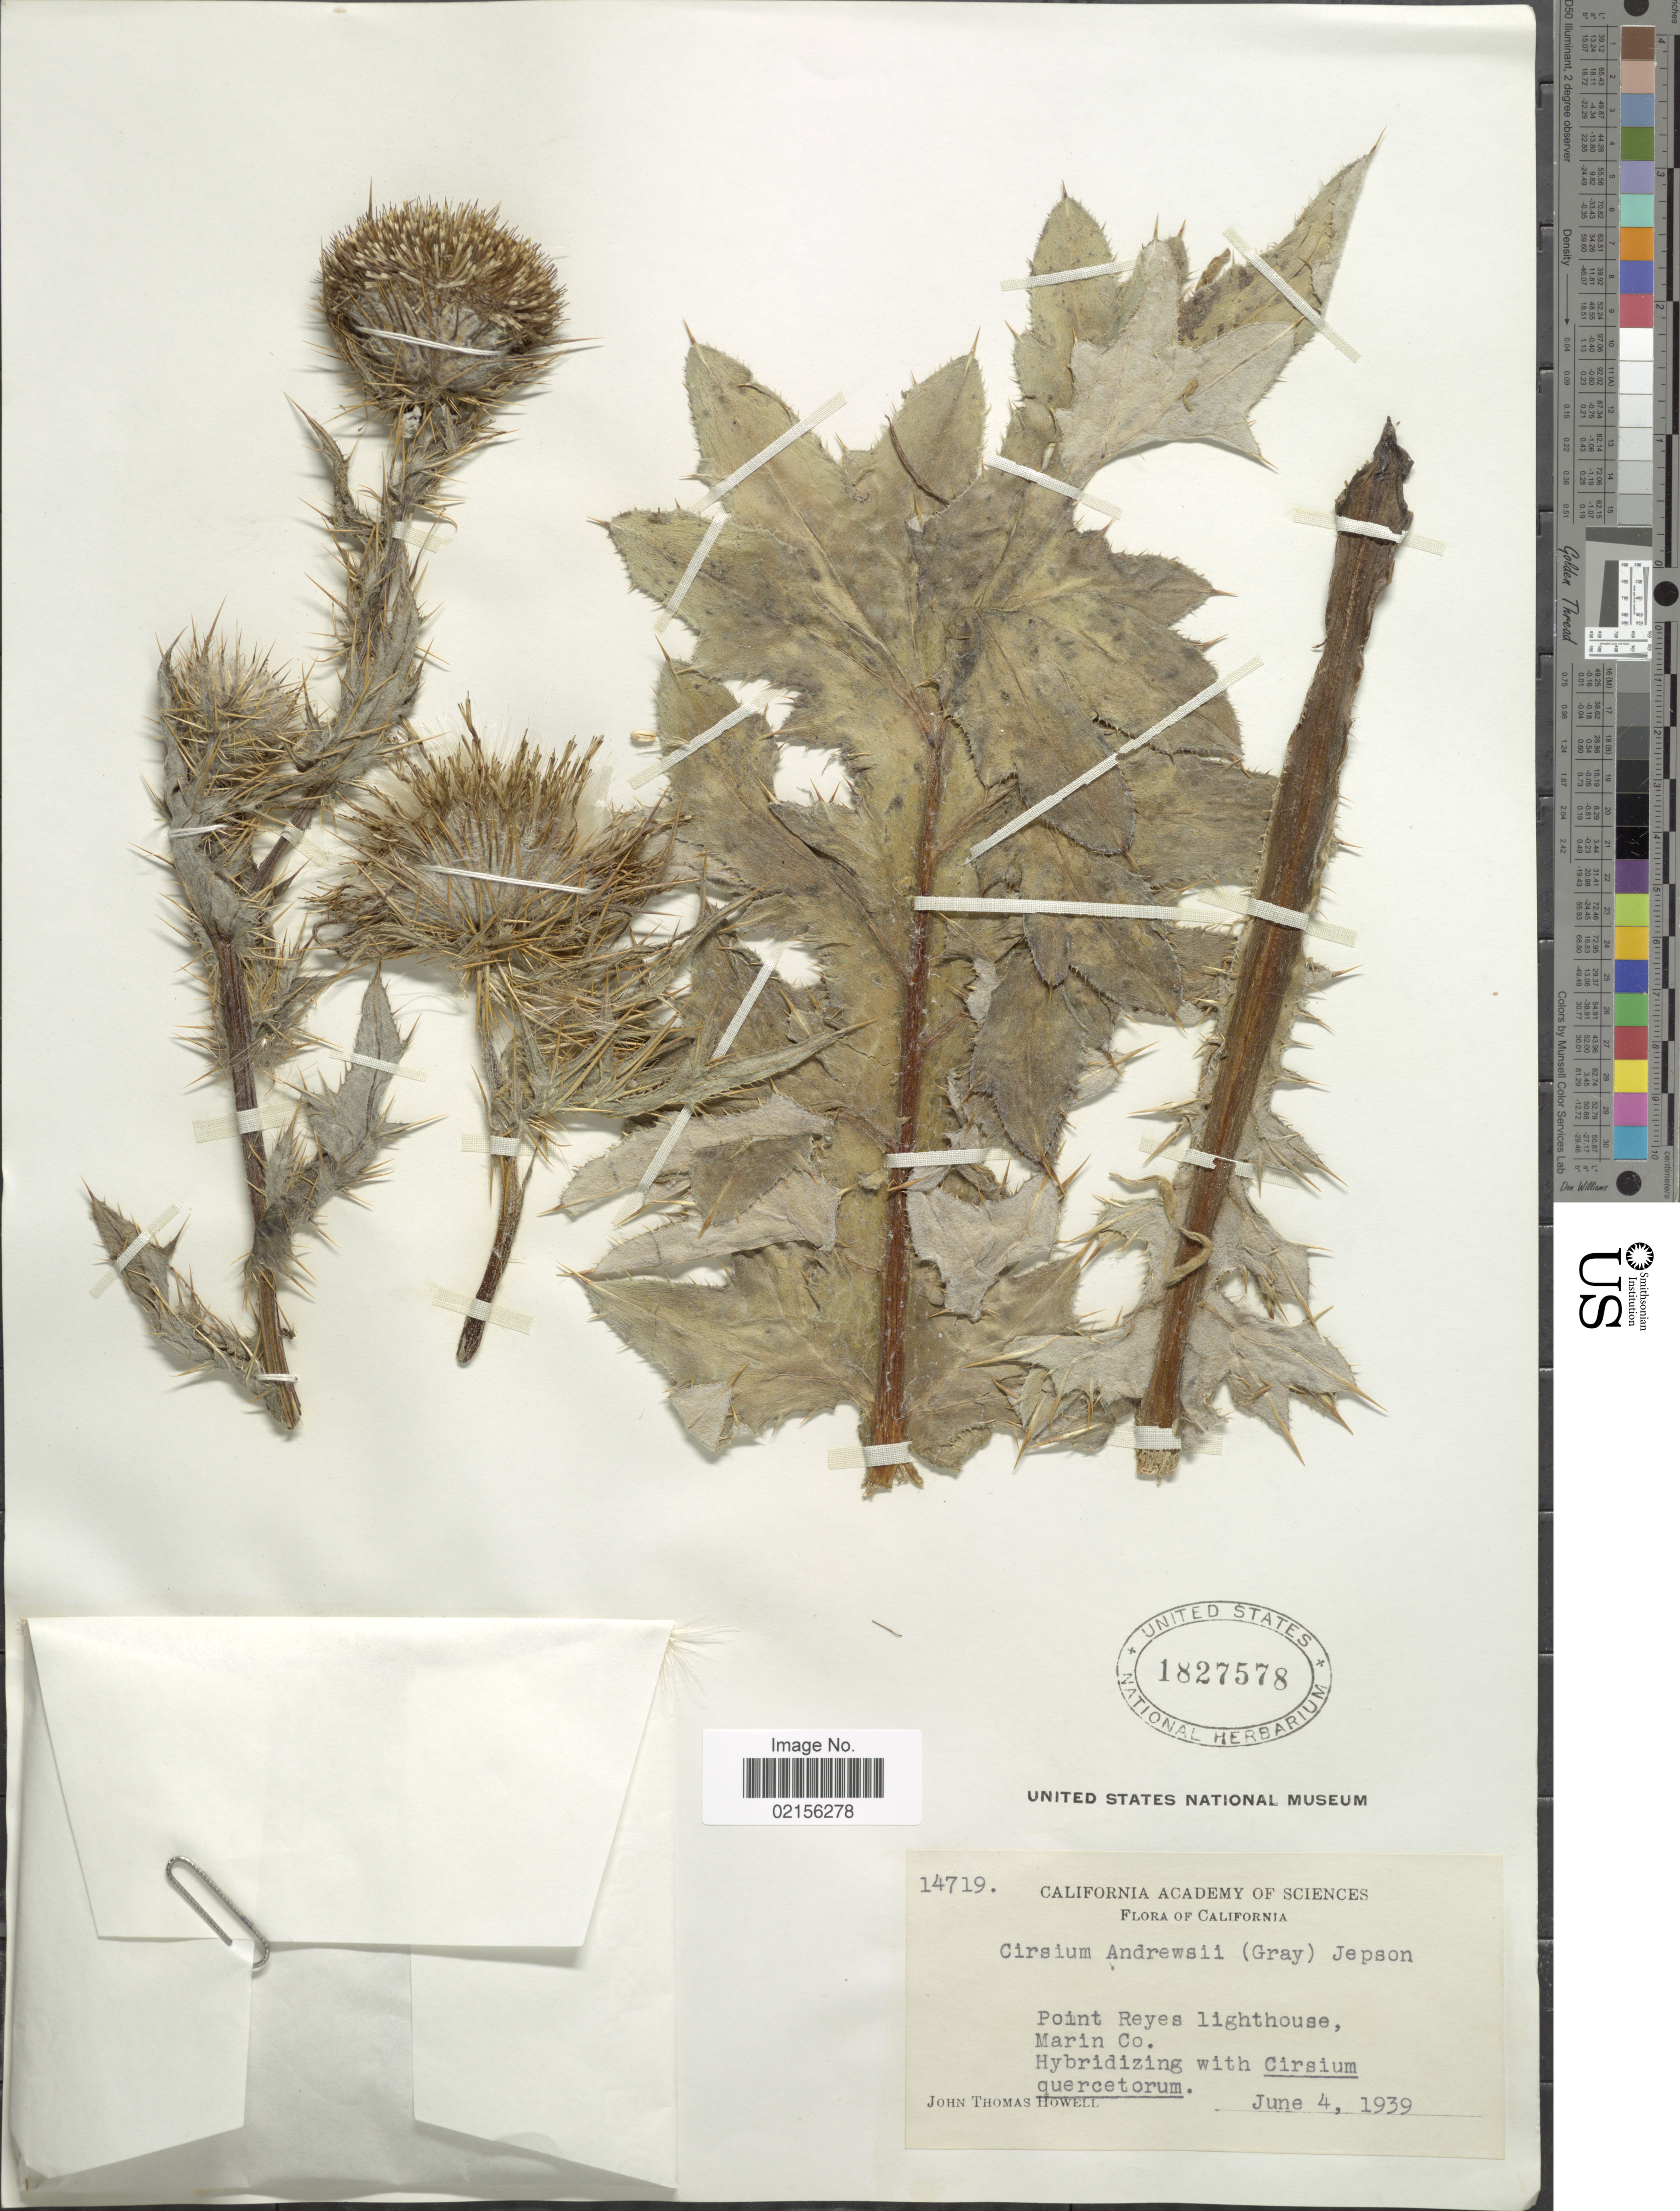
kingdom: Plantae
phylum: Tracheophyta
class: Magnoliopsida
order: Asterales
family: Asteraceae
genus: Cirsium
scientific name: Cirsium andrewsii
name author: (A. Gray) Jeps.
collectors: J. T. Howell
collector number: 14719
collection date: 1939-06-04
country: United States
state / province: California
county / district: Marin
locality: Point Reyes lighthouse, Marin Co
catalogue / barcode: US 1827578